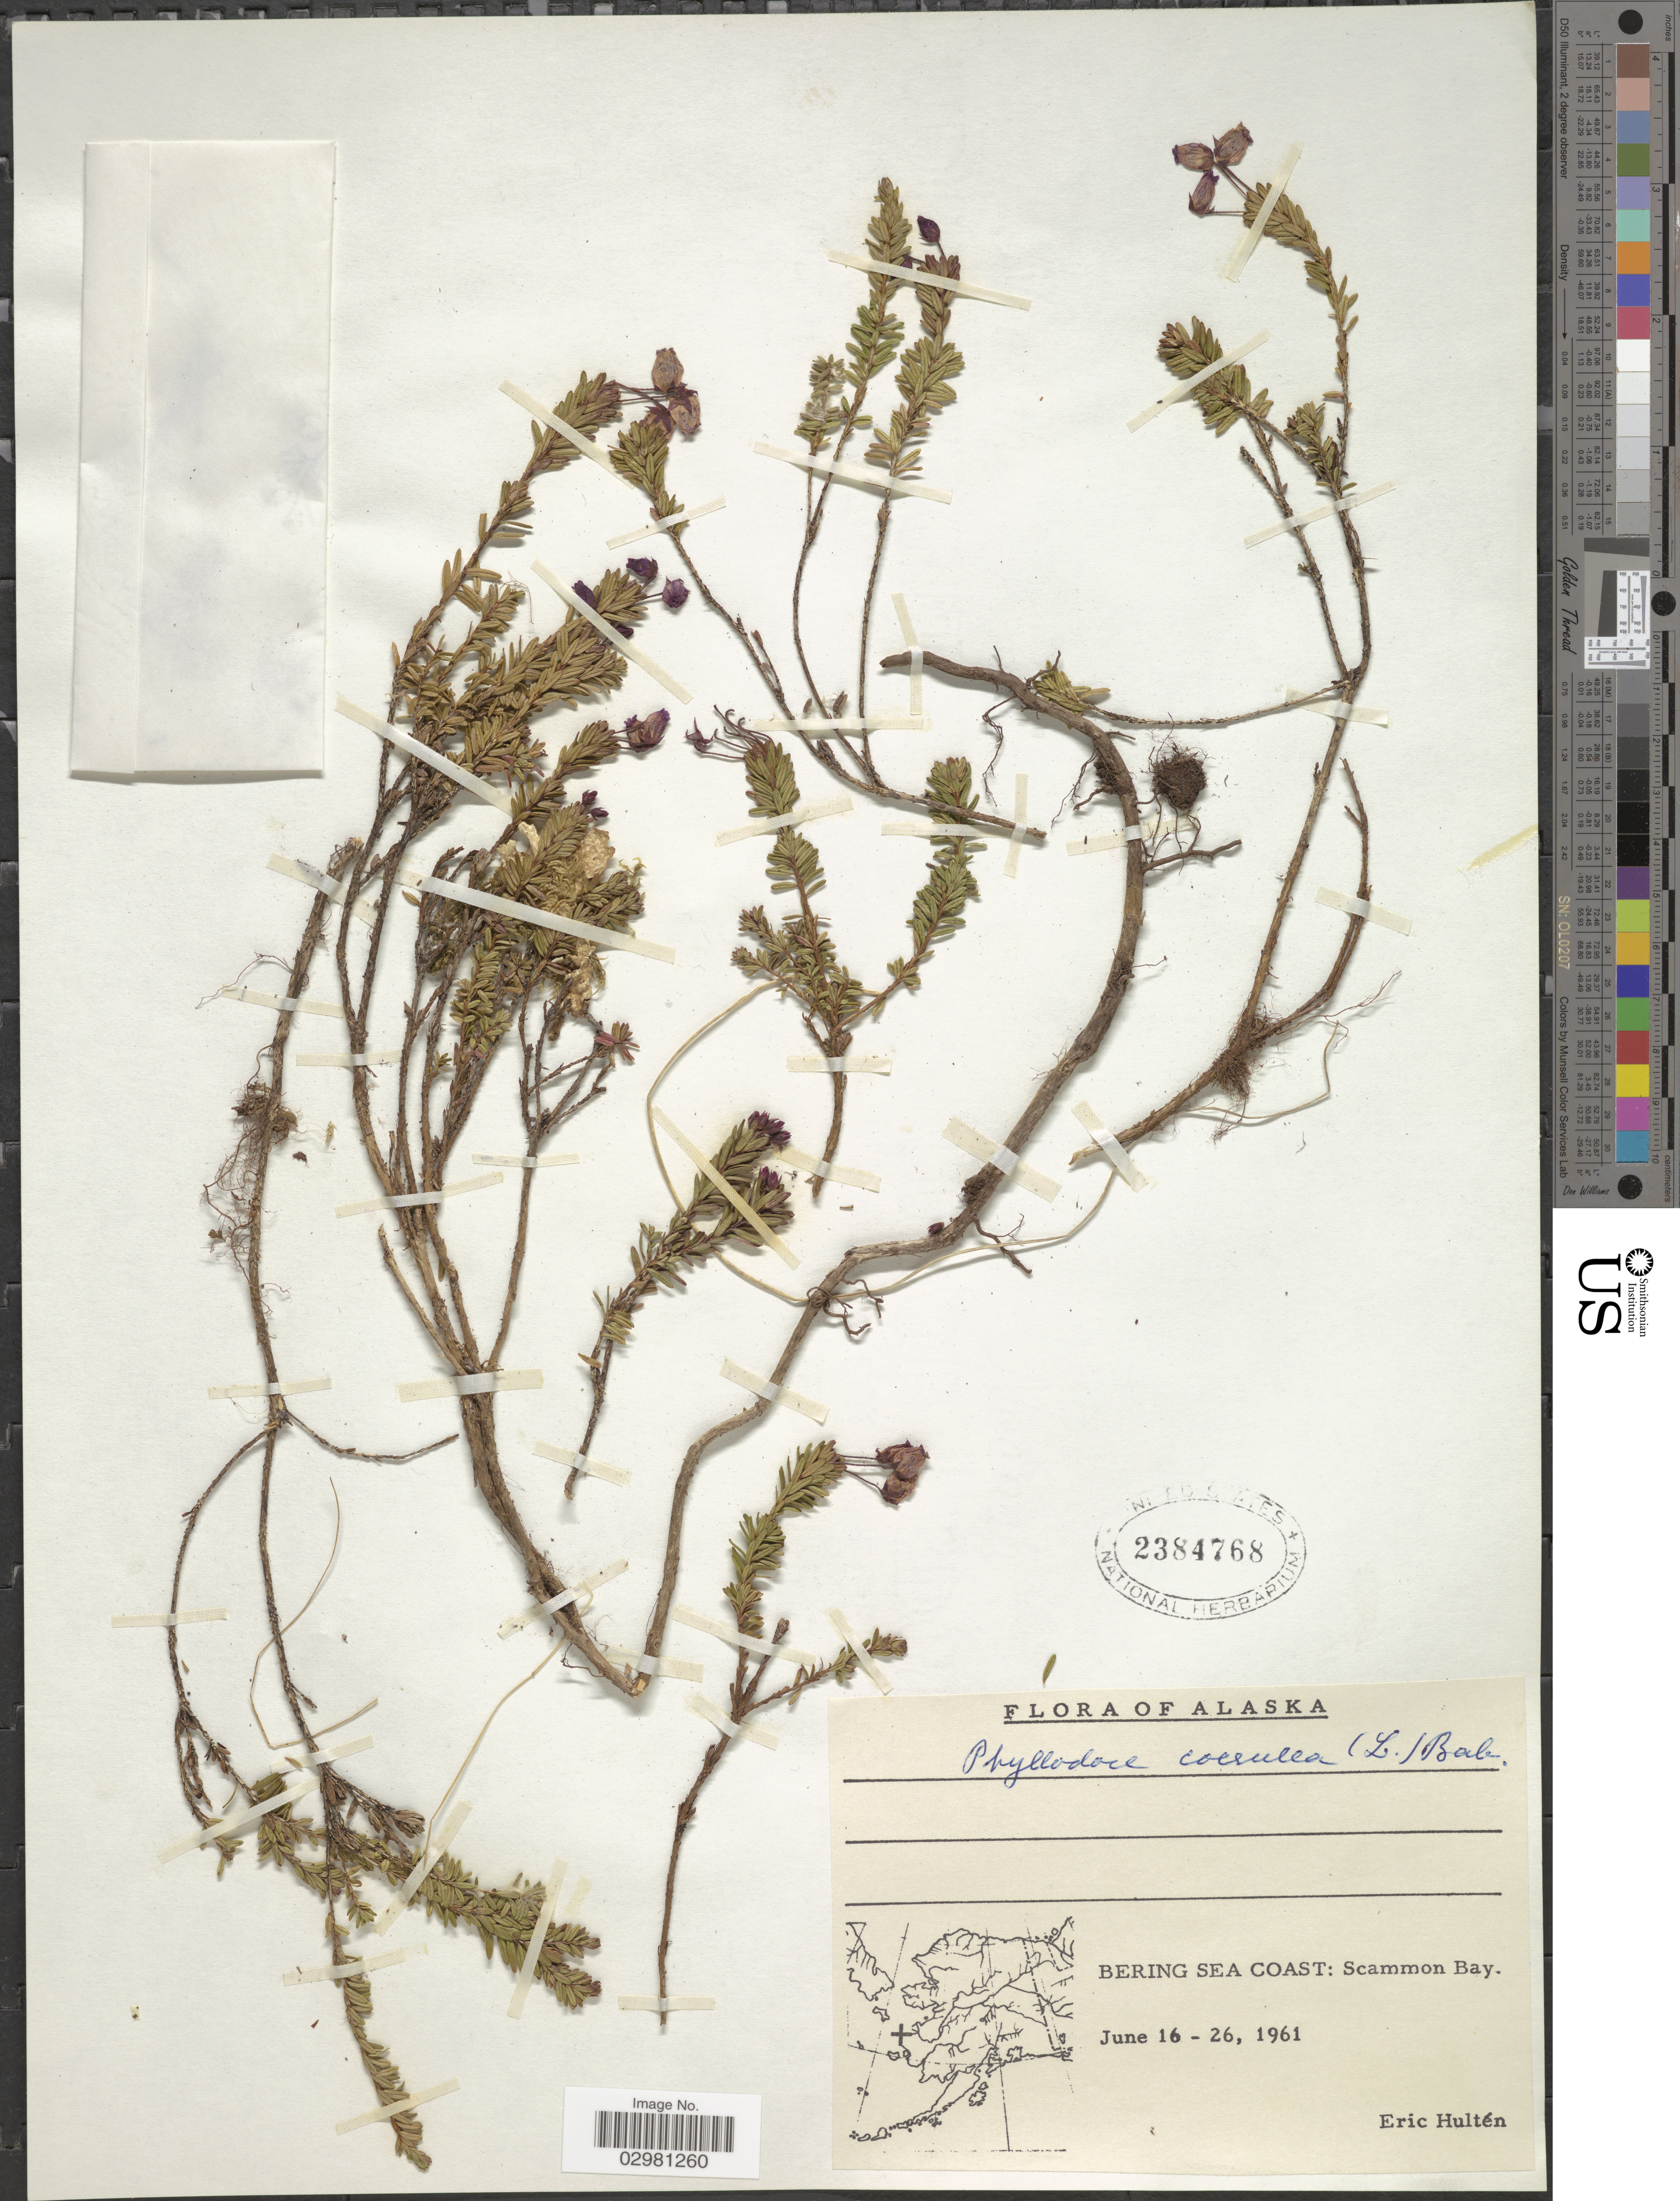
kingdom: Plantae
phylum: Tracheophyta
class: Magnoliopsida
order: Ericales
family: Ericaceae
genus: Phyllodoce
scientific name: Phyllodoce caerulea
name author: (L.) Bab.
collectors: E. G. Hultén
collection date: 1961-06-16/1961-06-26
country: United States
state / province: Alaska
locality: Bering Sea Coast: Scammon Bay.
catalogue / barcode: US 2384768